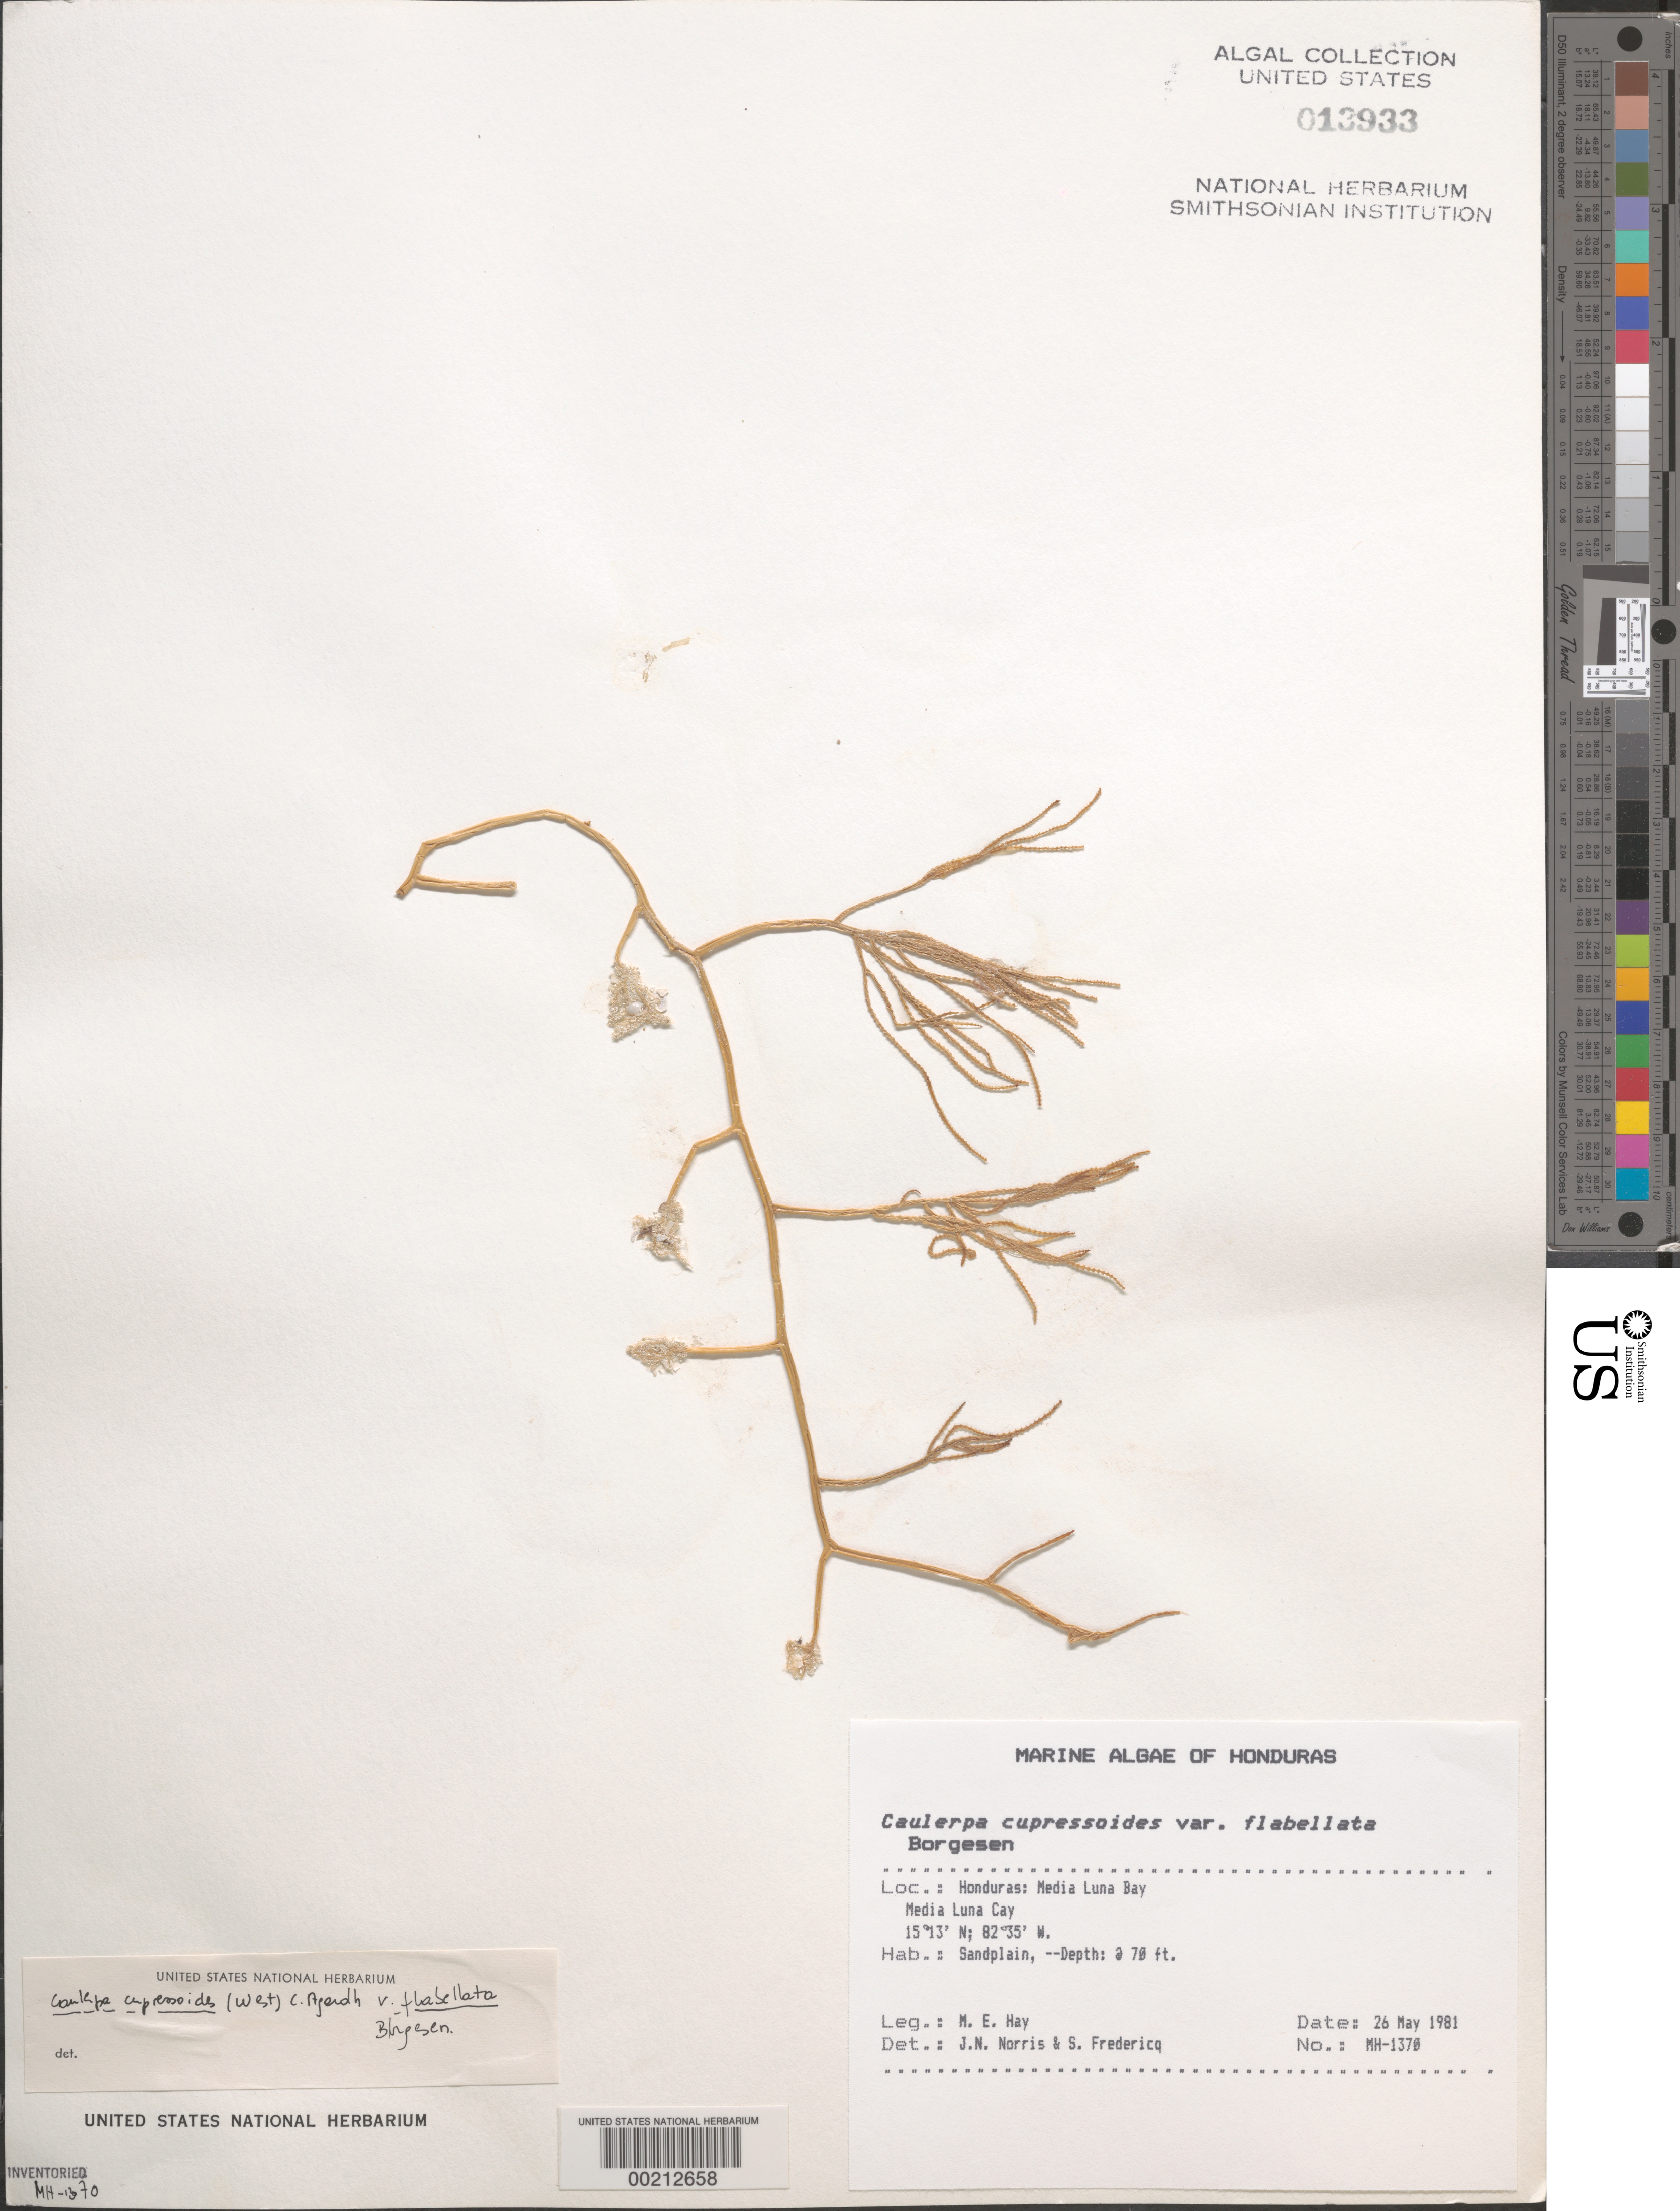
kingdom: Plantae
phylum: Chlorophyta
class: Ulvophyceae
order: Bryopsidales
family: Caulerpaceae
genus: Caulerpa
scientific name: Caulerpa cupressoides var. flabellata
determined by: Norris, J. N.; Fredericq, S.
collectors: M. E. Hay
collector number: MEH-1370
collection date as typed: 26 May 1981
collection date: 1981-05-26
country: Honduras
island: Media Luna Cay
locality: Media Luna Bay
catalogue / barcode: US 13933